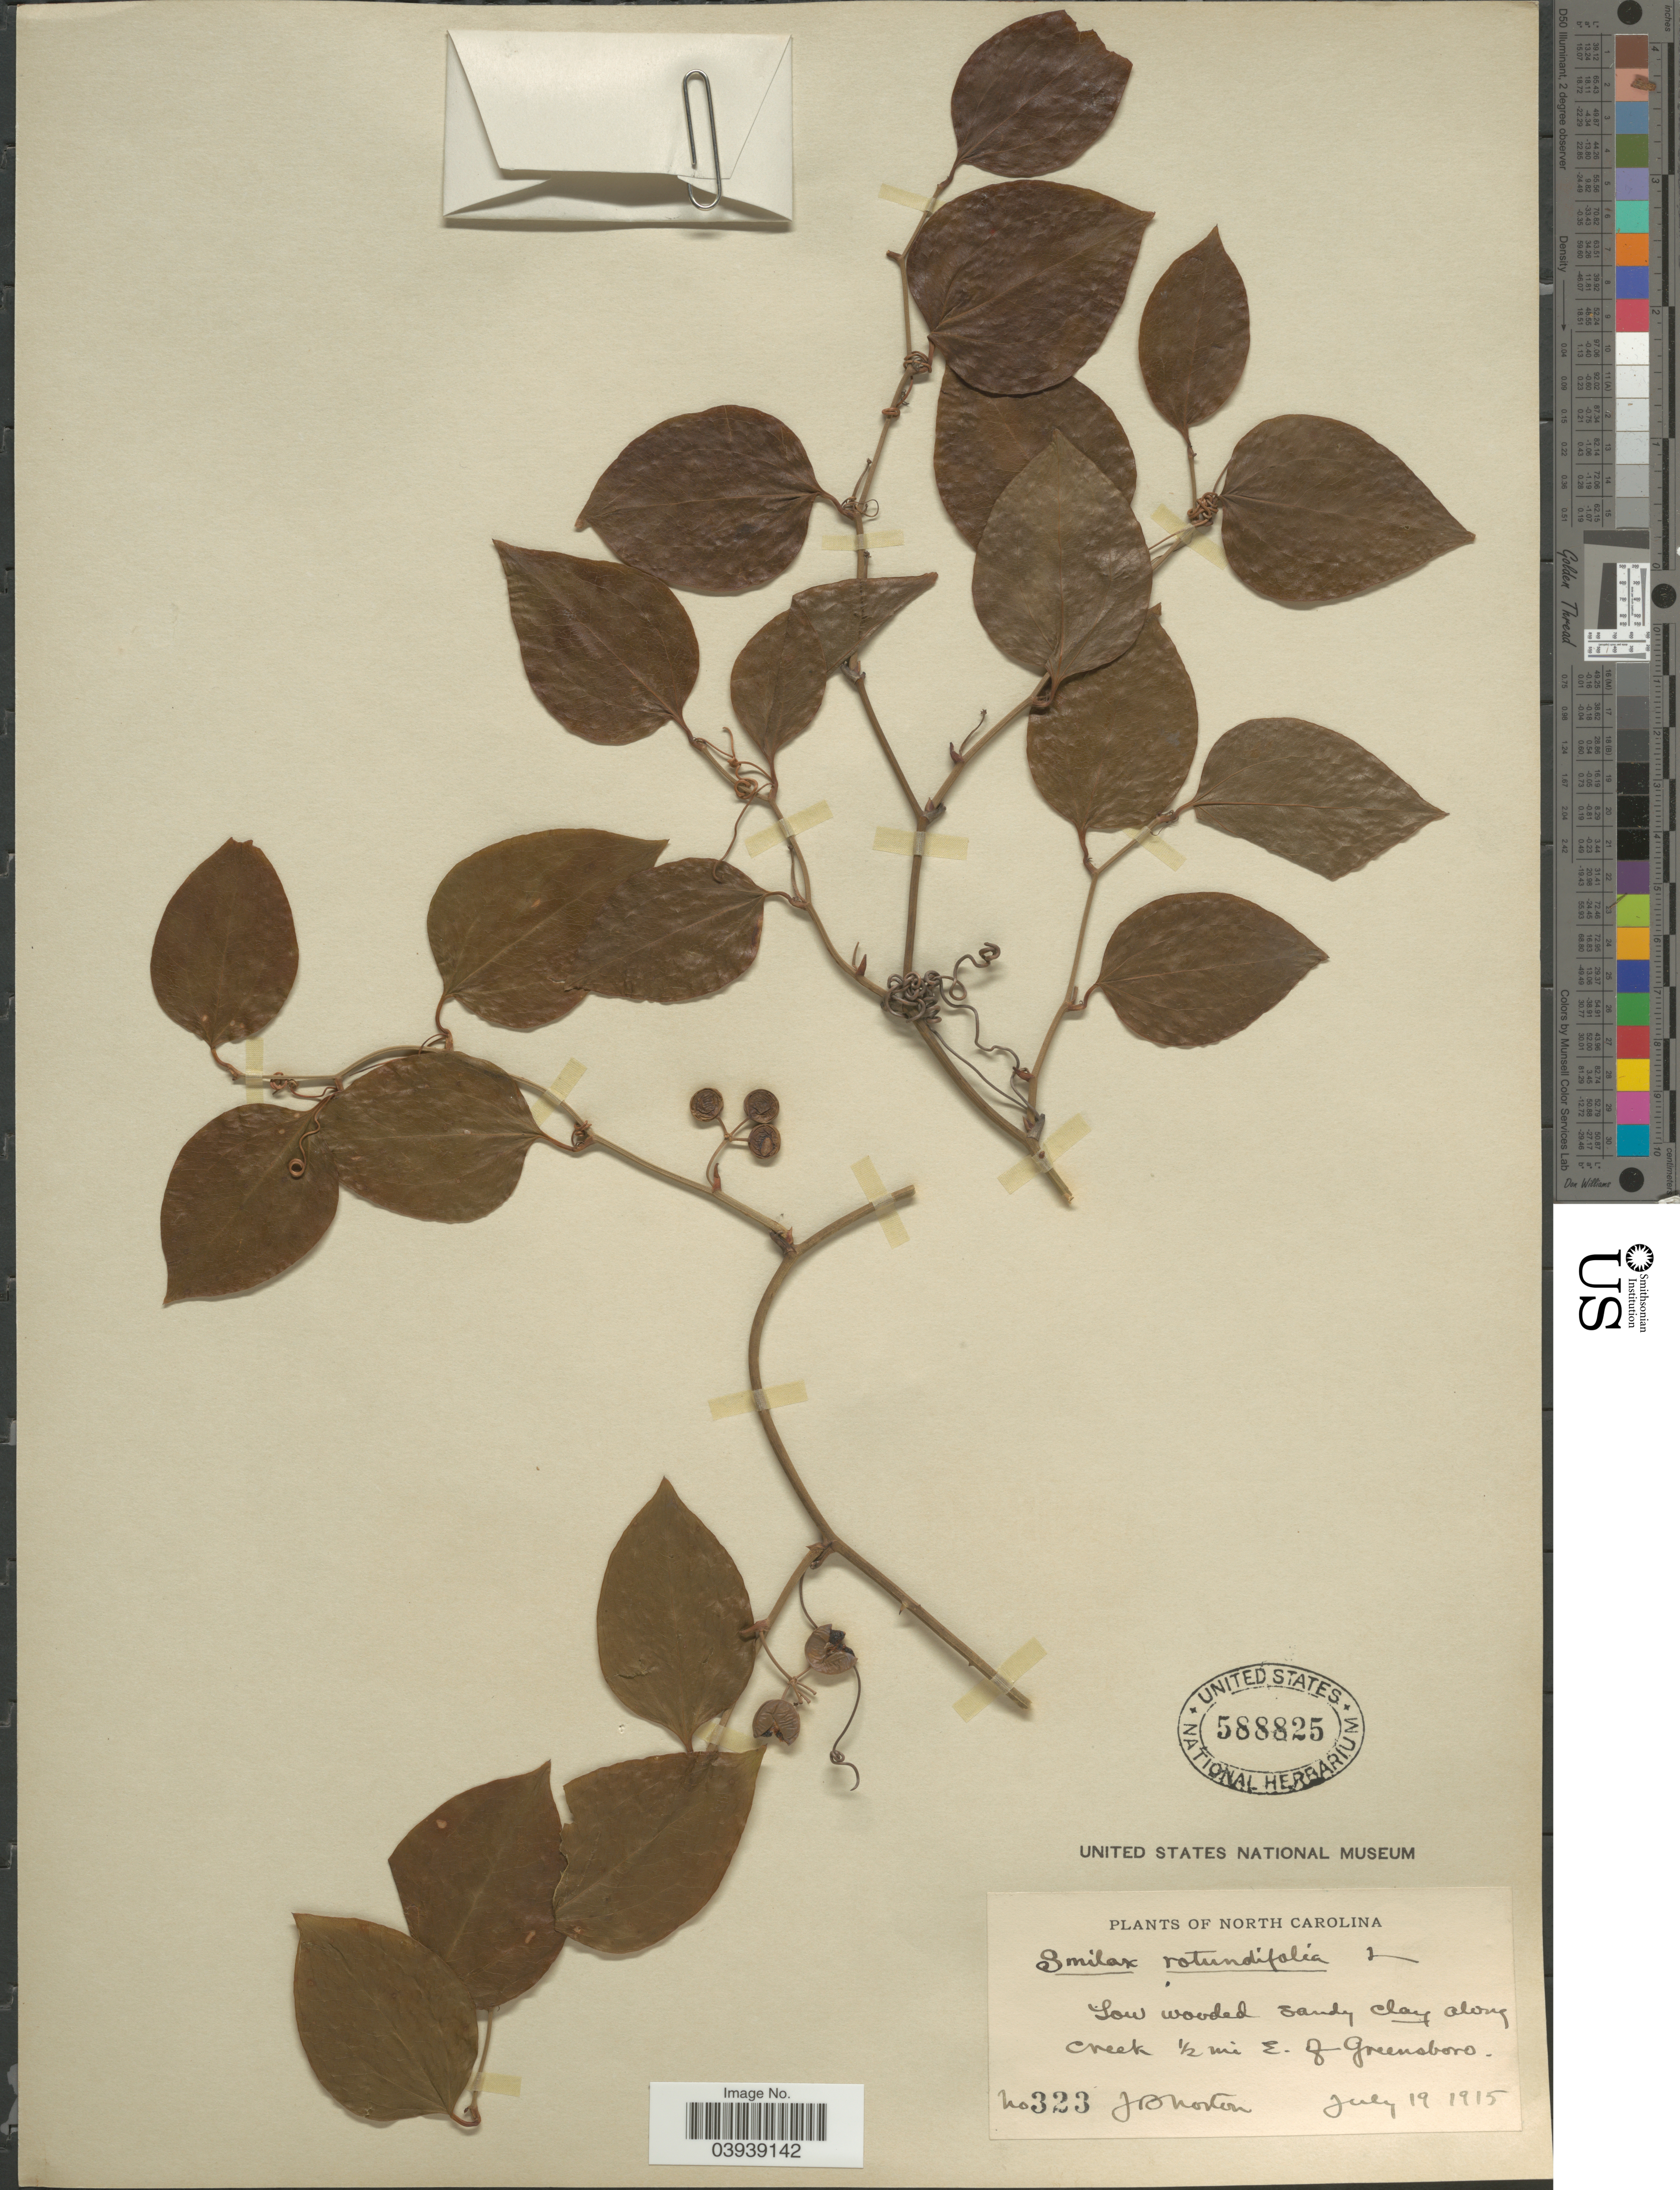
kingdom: Plantae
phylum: Tracheophyta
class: Liliopsida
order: Liliales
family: Smilacaceae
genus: Smilax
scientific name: Smilax rotundifolia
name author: L.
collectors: J. B. Norton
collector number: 323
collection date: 1915-07-19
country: United States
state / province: North Carolina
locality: Low wooded sandy clay along creek 1/2 mi E. of Greensboro.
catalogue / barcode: US 588825